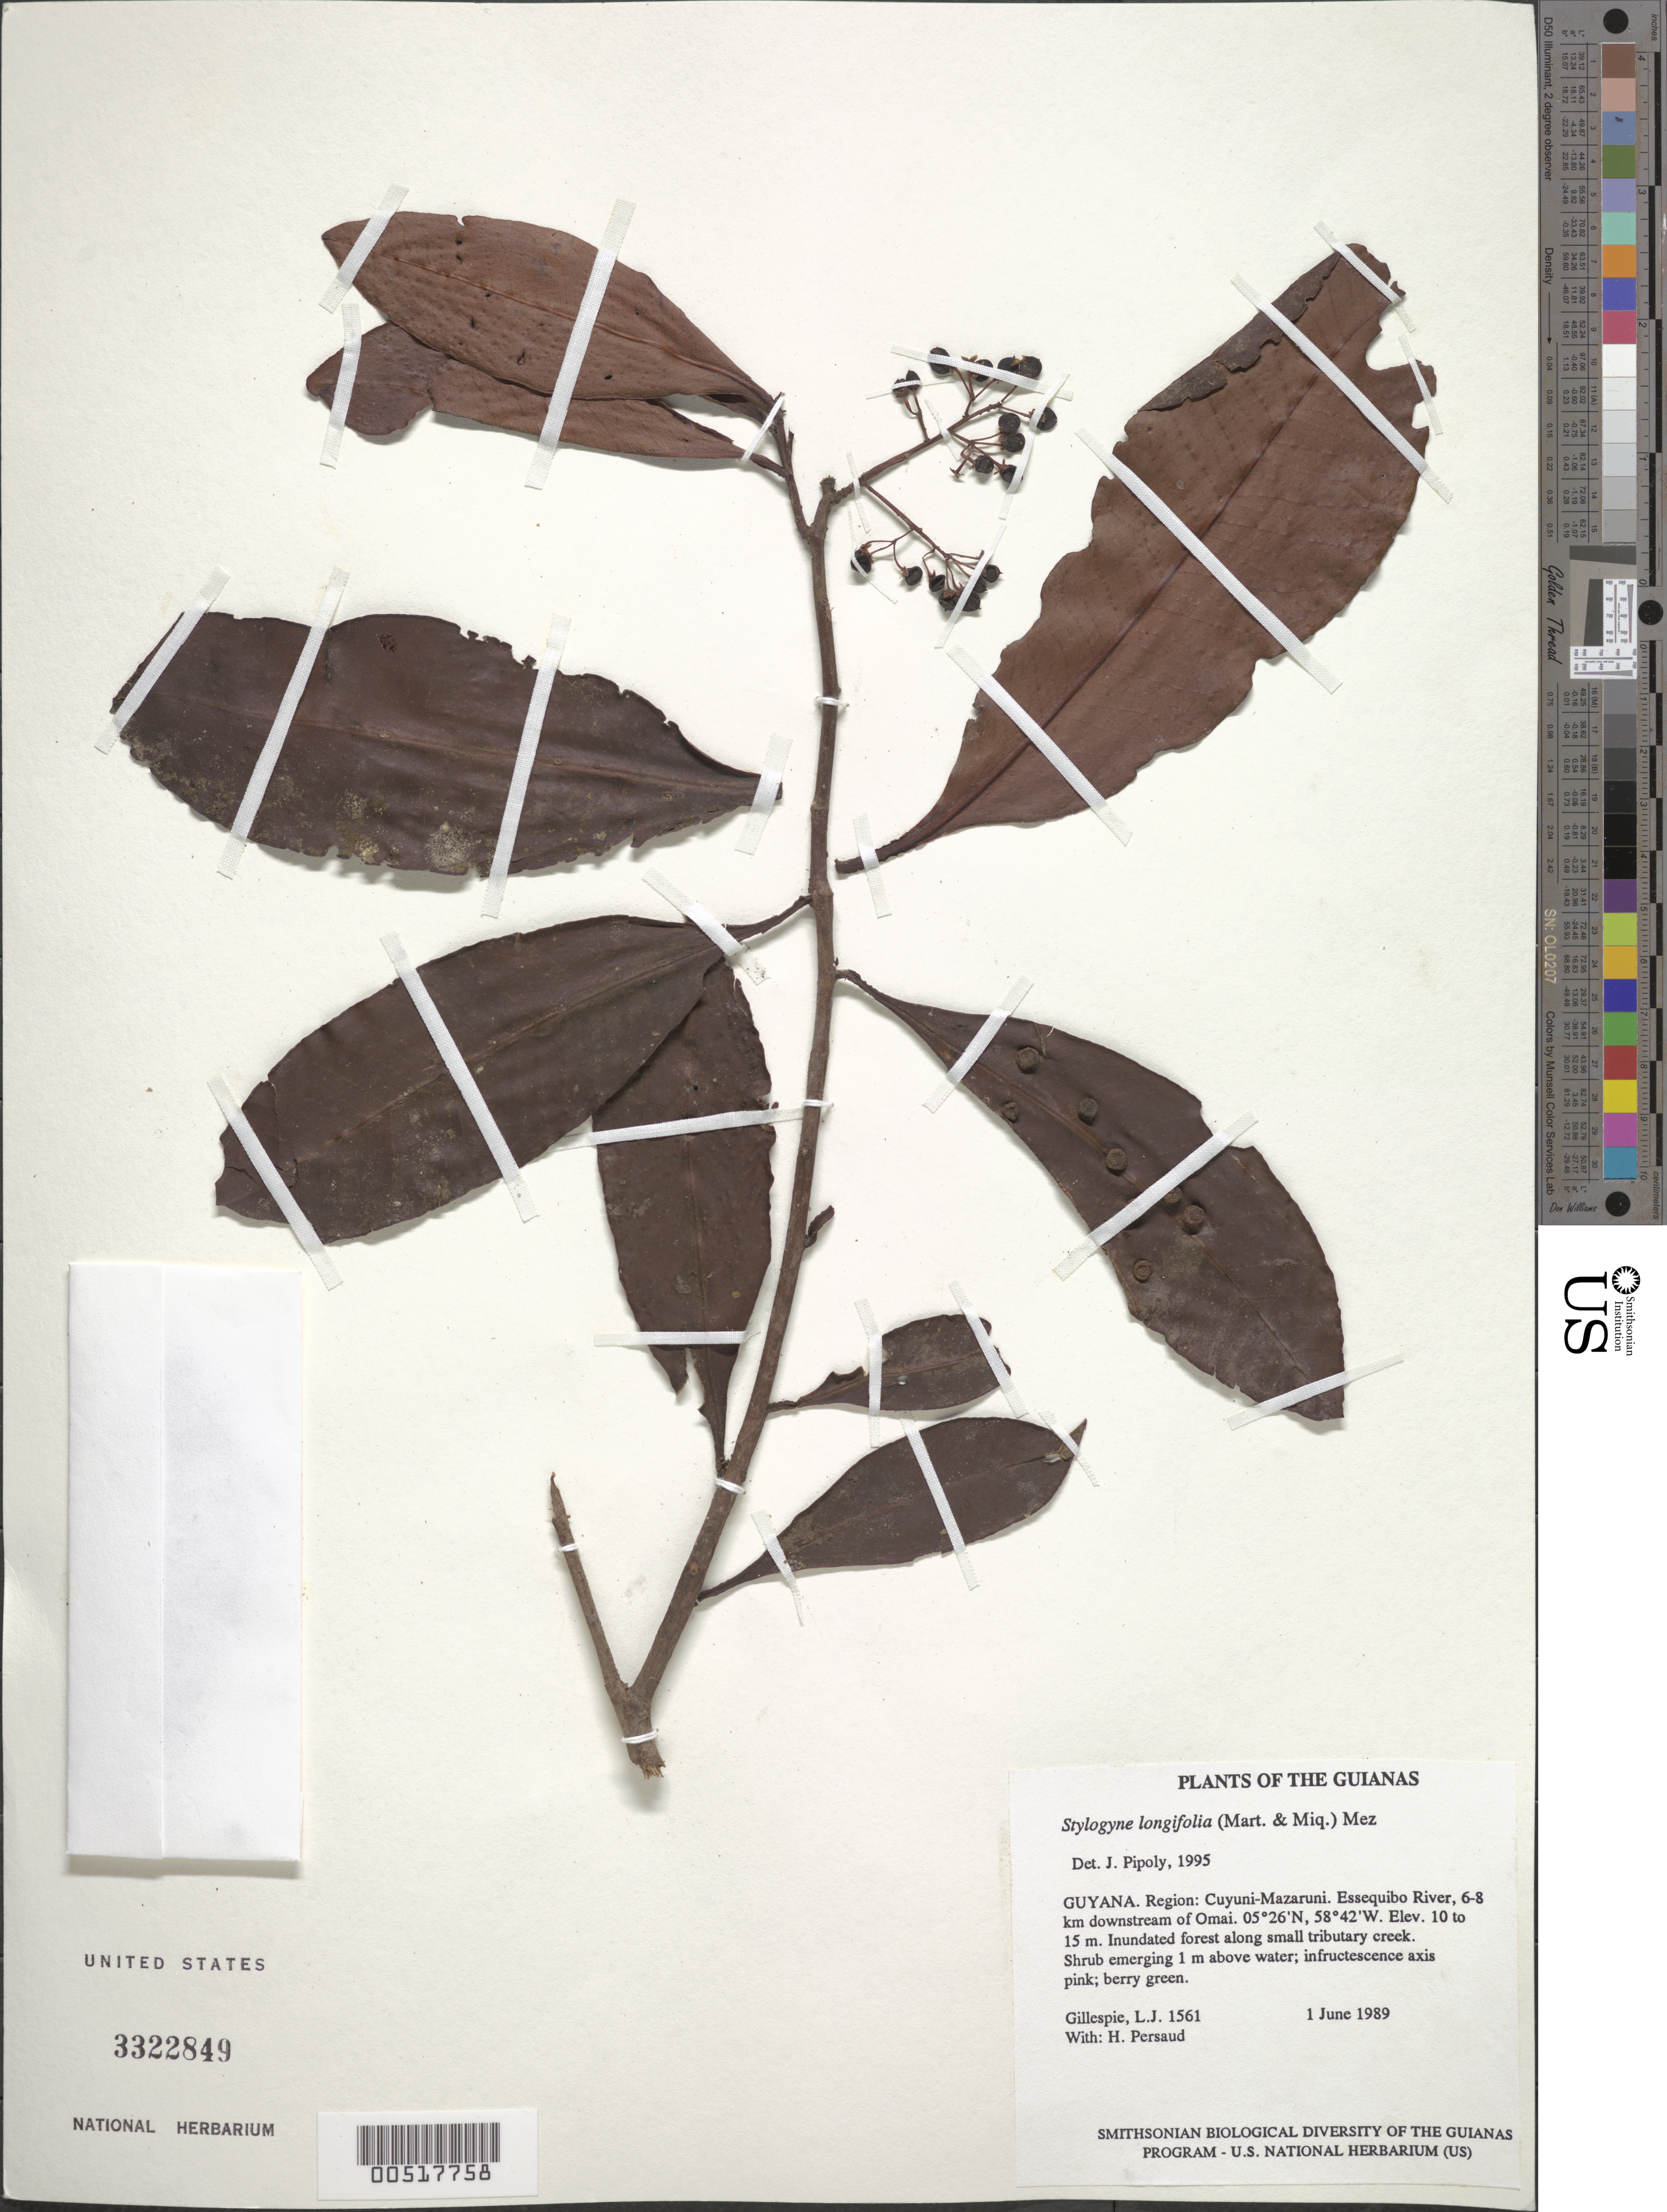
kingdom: Plantae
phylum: Tracheophyta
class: Magnoliopsida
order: Ericales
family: Primulaceae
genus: Stylogyne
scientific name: Stylogyne longifolia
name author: Mez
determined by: Pipoly, J. J., III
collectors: L. J. Gillespie & H. Persaud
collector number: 1561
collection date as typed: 1 June 1989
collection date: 1989-06-01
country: Guyana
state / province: Cuyuni-Mazaruni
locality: Essequibo River, 6-8 km downstream of Omai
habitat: Inundated forest along small tributary creek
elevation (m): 10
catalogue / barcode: US 3322849